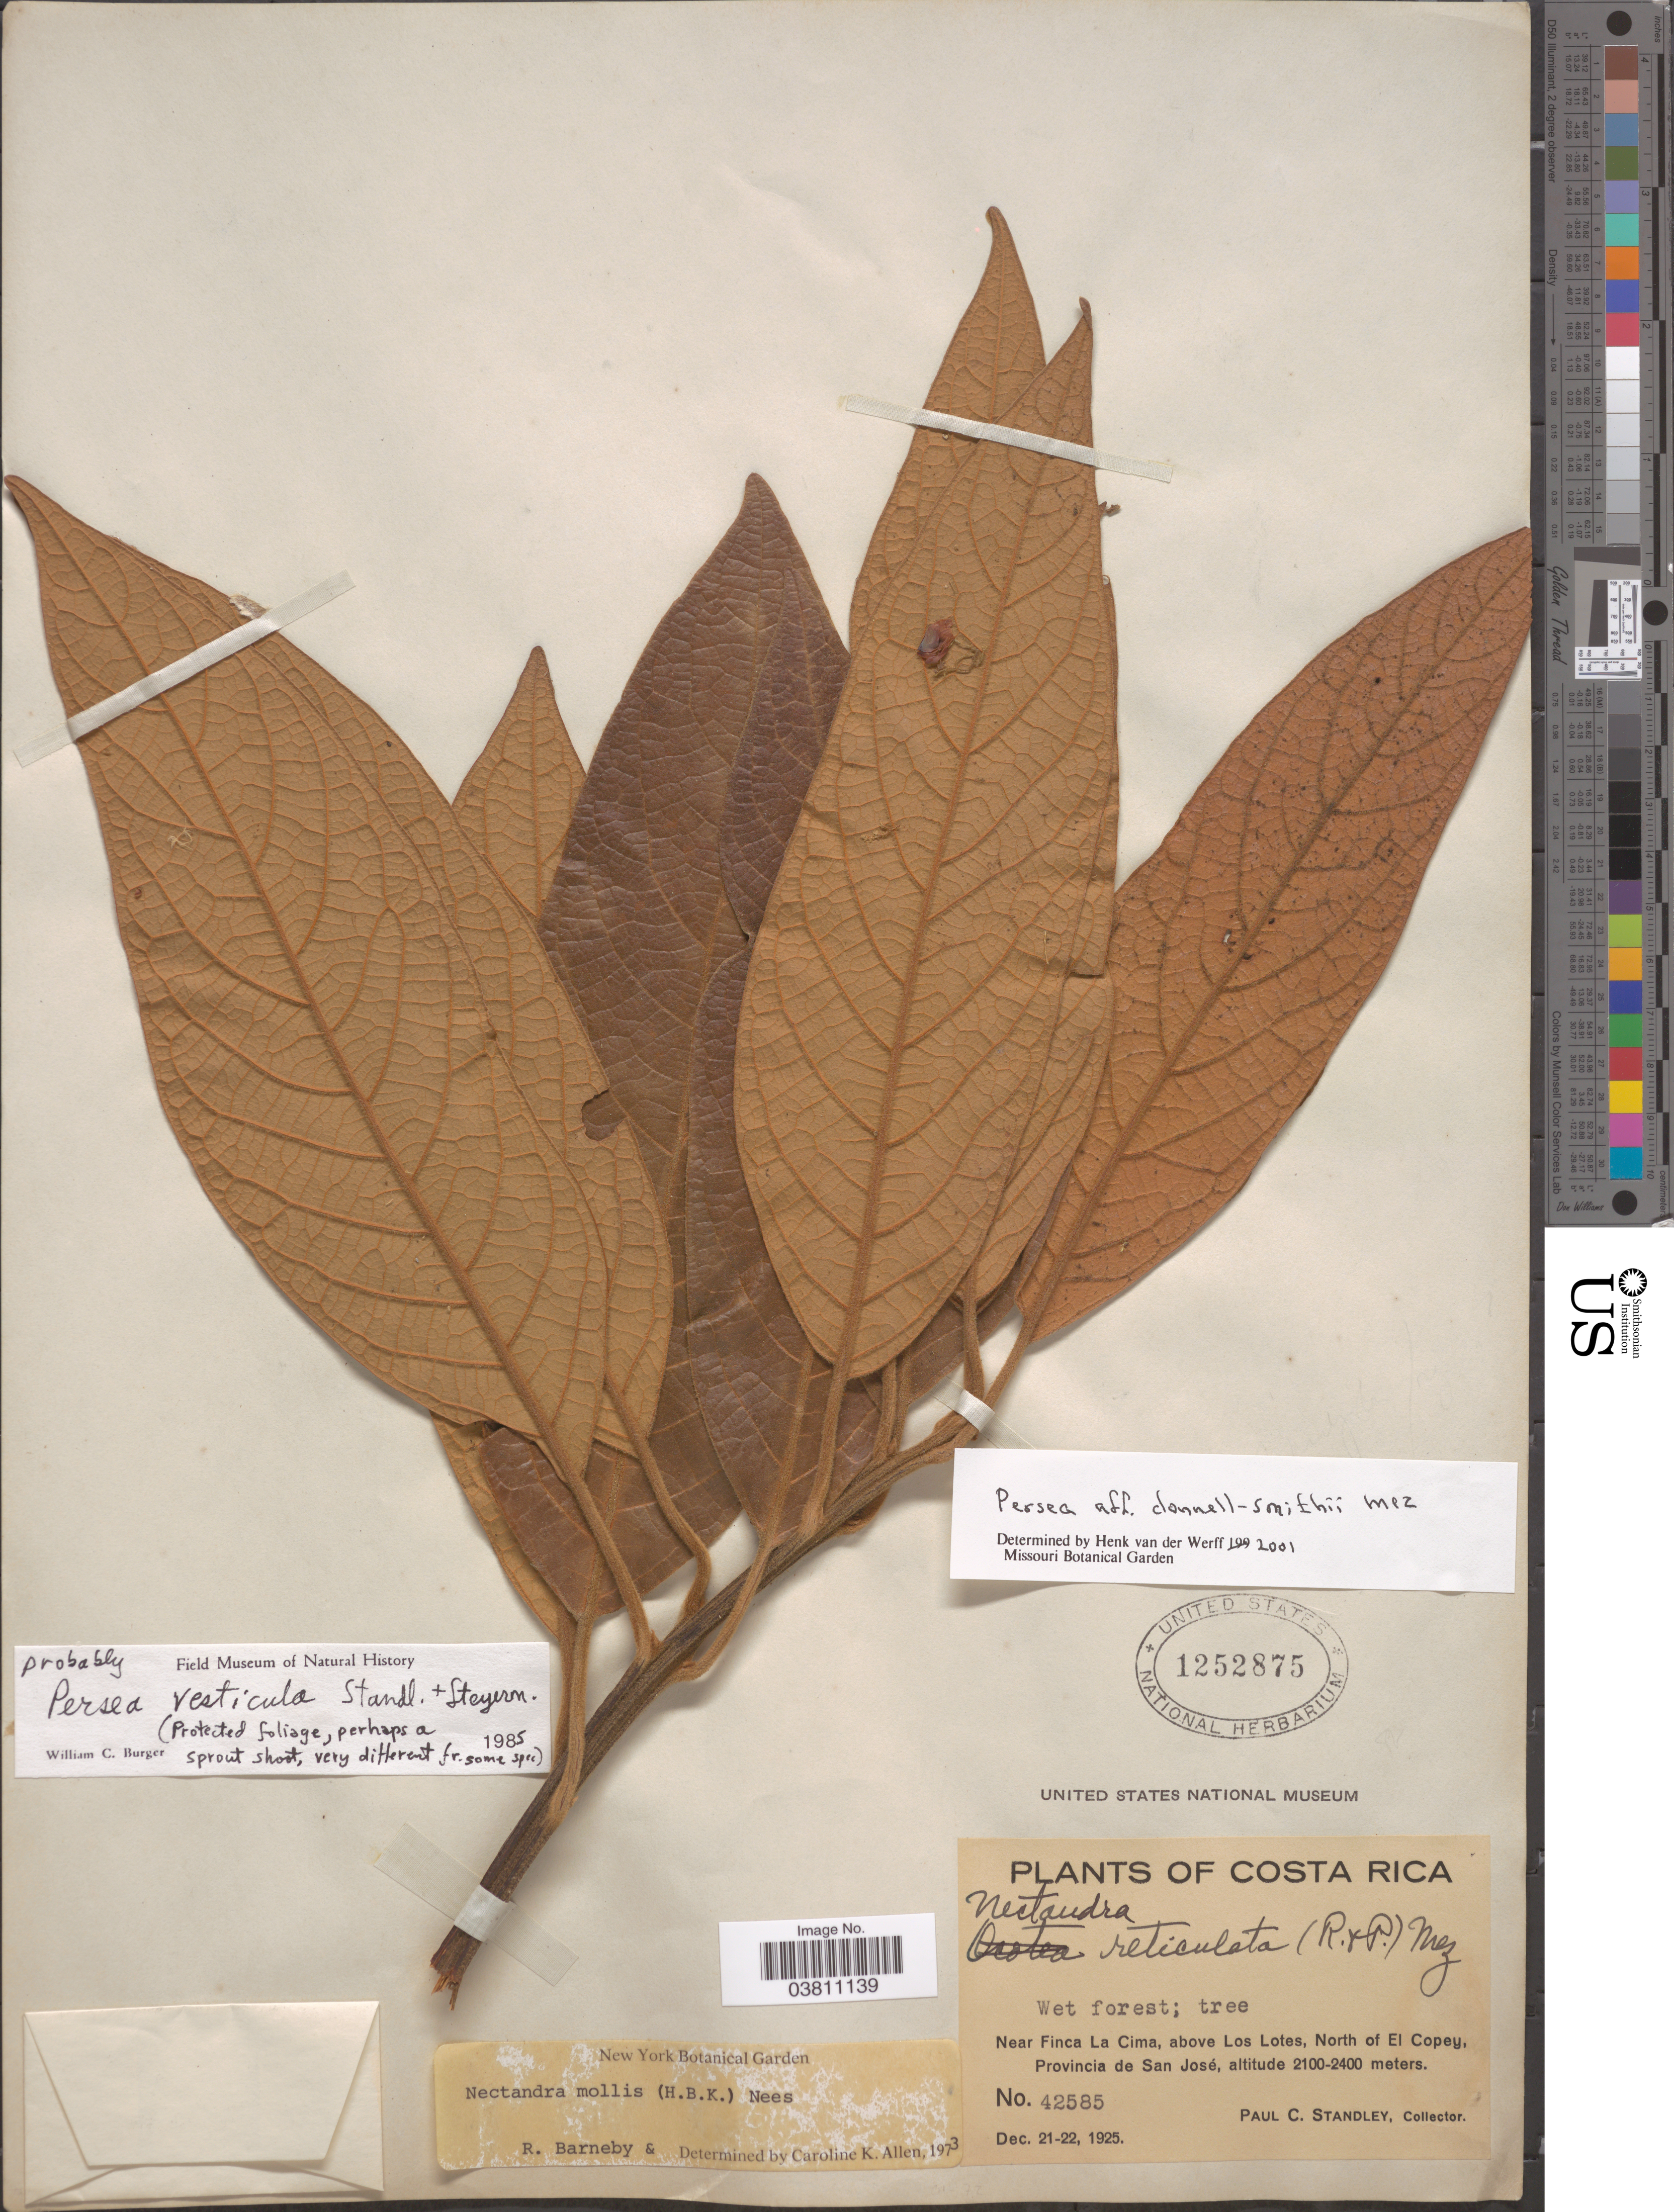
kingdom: Plantae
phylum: Tracheophyta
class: Magnoliopsida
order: Laurales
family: Lauraceae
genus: Persea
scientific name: Persea vesticula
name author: Standl. & Steyerm.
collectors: P. C. Standley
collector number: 42585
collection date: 1925-12-21/1925-12-22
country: Costa Rica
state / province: San José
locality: Near Finca La Cima, above Los Notes, North of El Copey.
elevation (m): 2100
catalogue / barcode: US 1252875